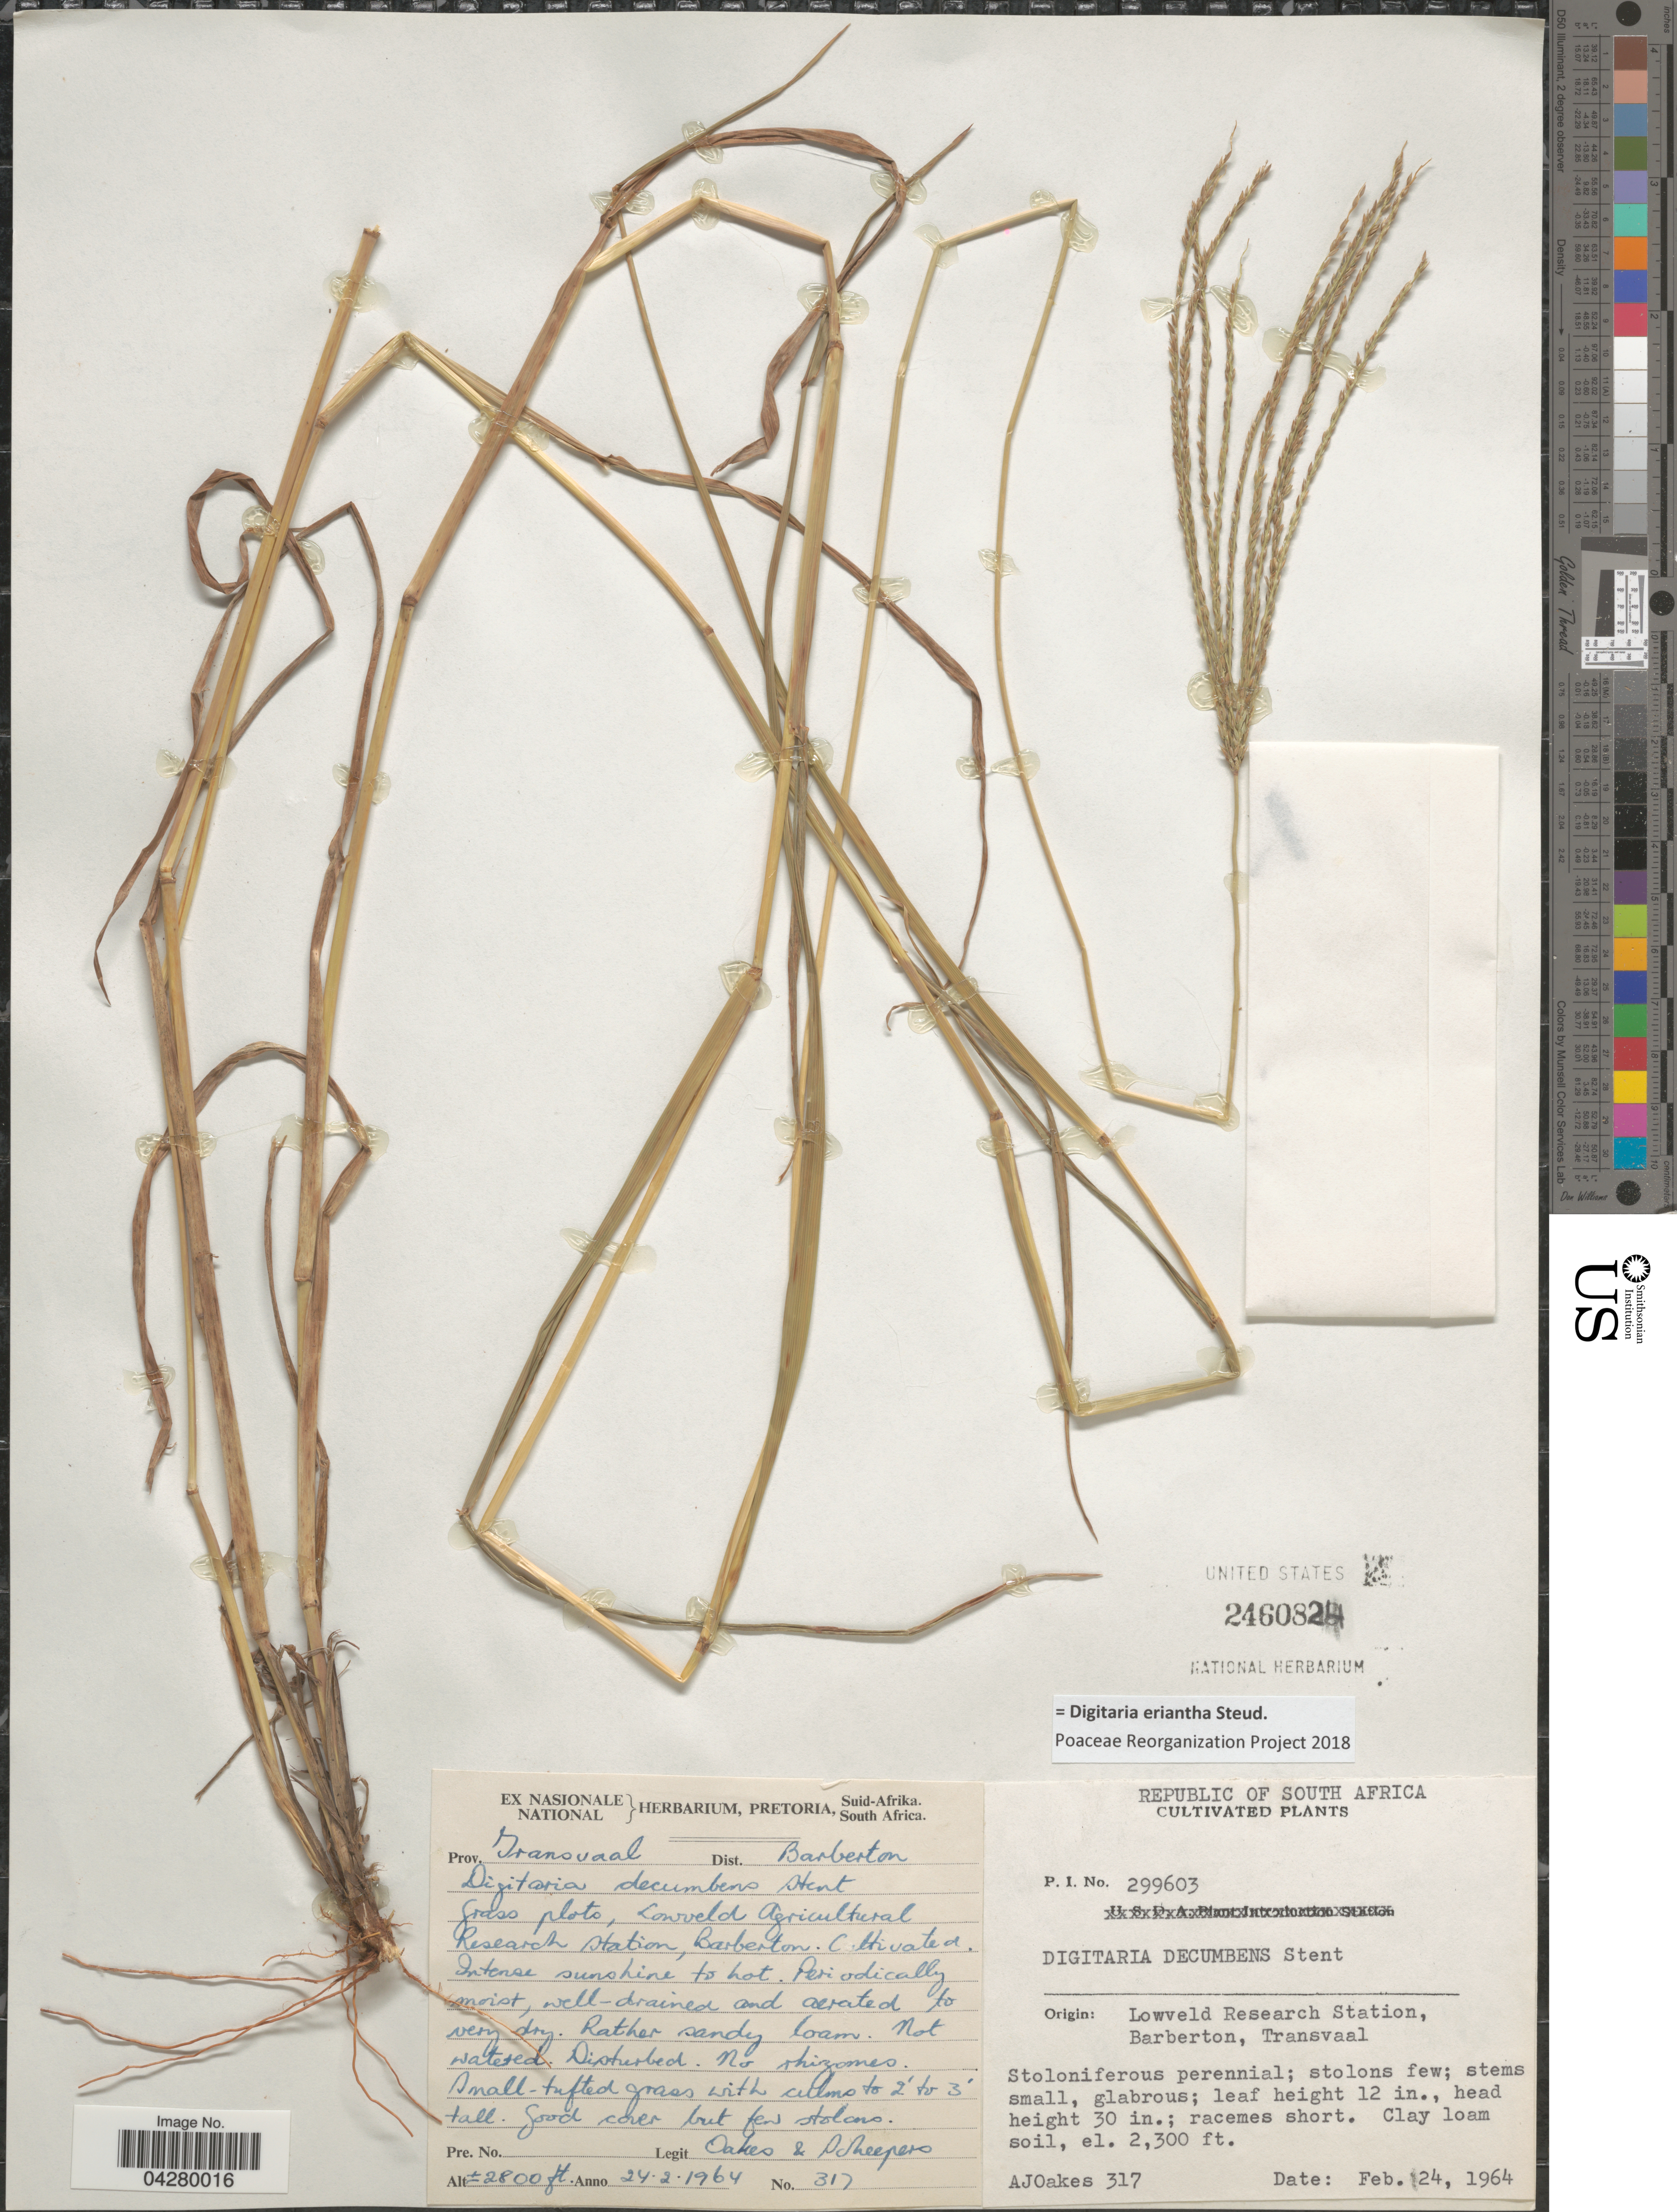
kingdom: Plantae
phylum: Tracheophyta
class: Liliopsida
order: Poales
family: Poaceae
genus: Digitaria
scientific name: Digitaria eriantha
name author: Steud.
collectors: A. Oakes & Scheepers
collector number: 317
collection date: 1964-02-24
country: South Africa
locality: Prov. Transvaal. Dist. Barberton. Grass plots, Lowveld Agricultural Research Station, Barberton. Republic of South Africa.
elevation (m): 853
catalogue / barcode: US 2460824